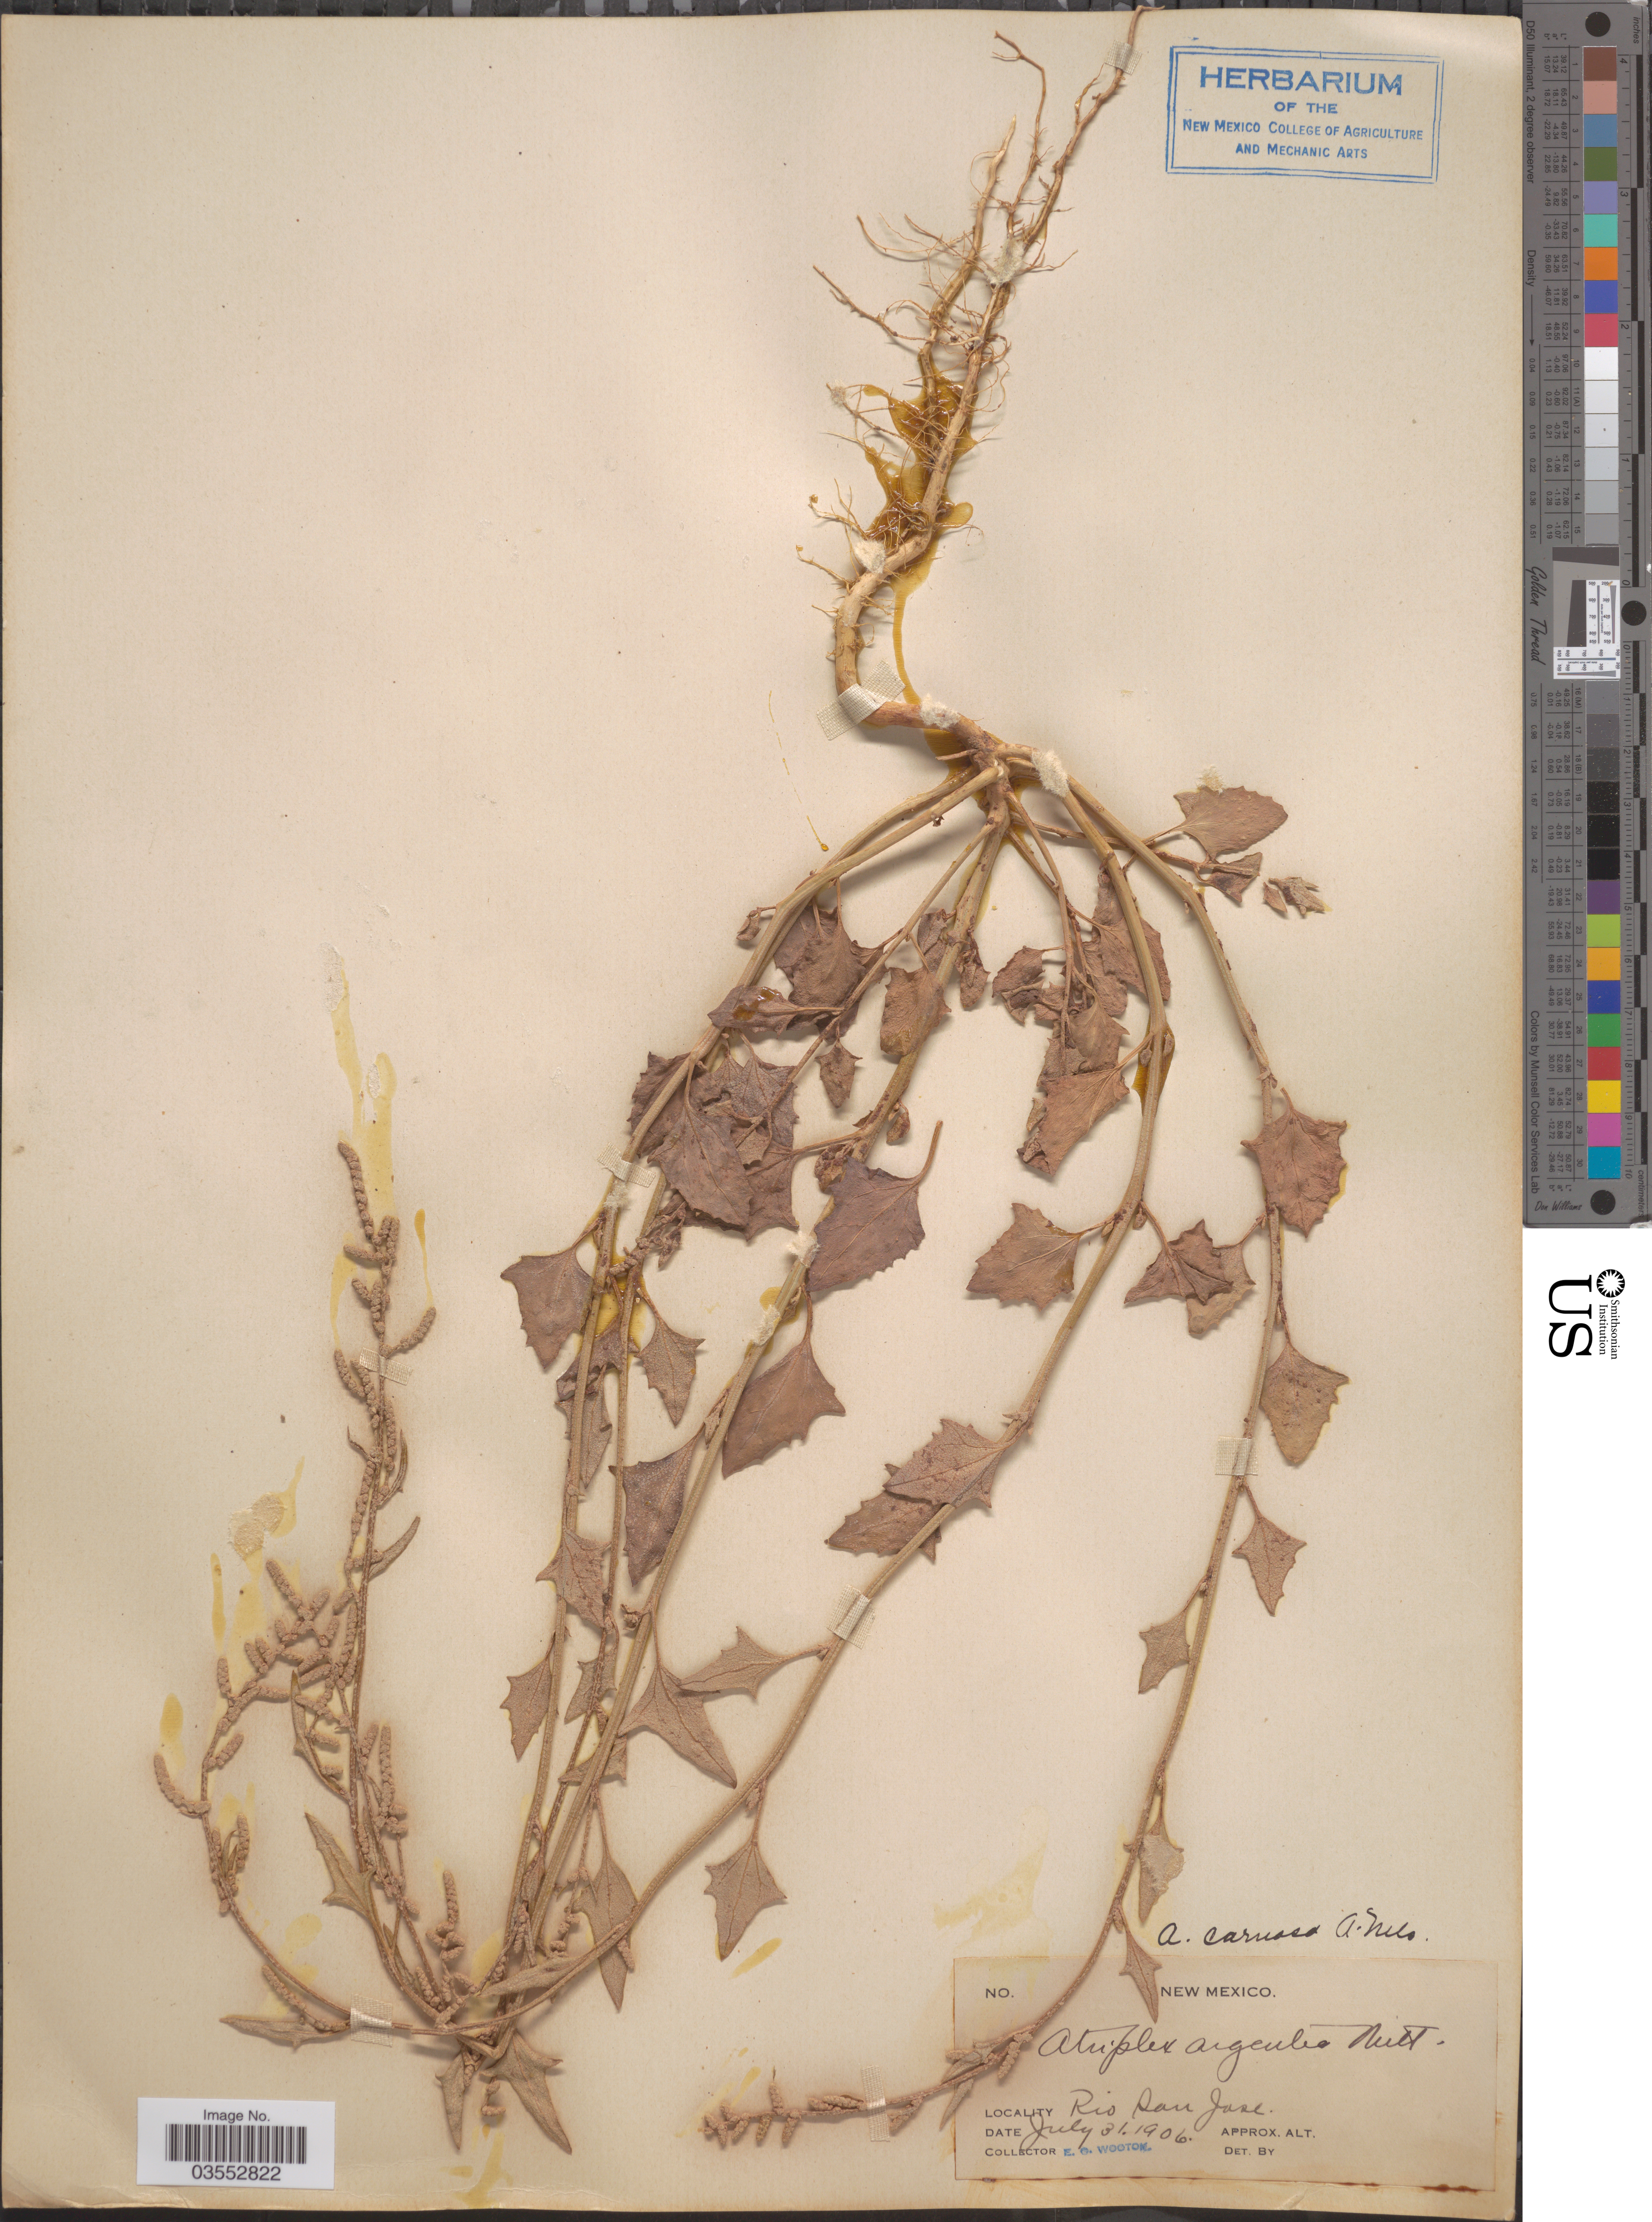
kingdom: Plantae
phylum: Tracheophyta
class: Magnoliopsida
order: Caryophyllales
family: Amaranthaceae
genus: Atriplex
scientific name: Atriplex subspicata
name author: (Nutt.) Rydb.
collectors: E. O. Wooton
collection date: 1906-07-31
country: United States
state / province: New Mexico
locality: Rio San Jose.